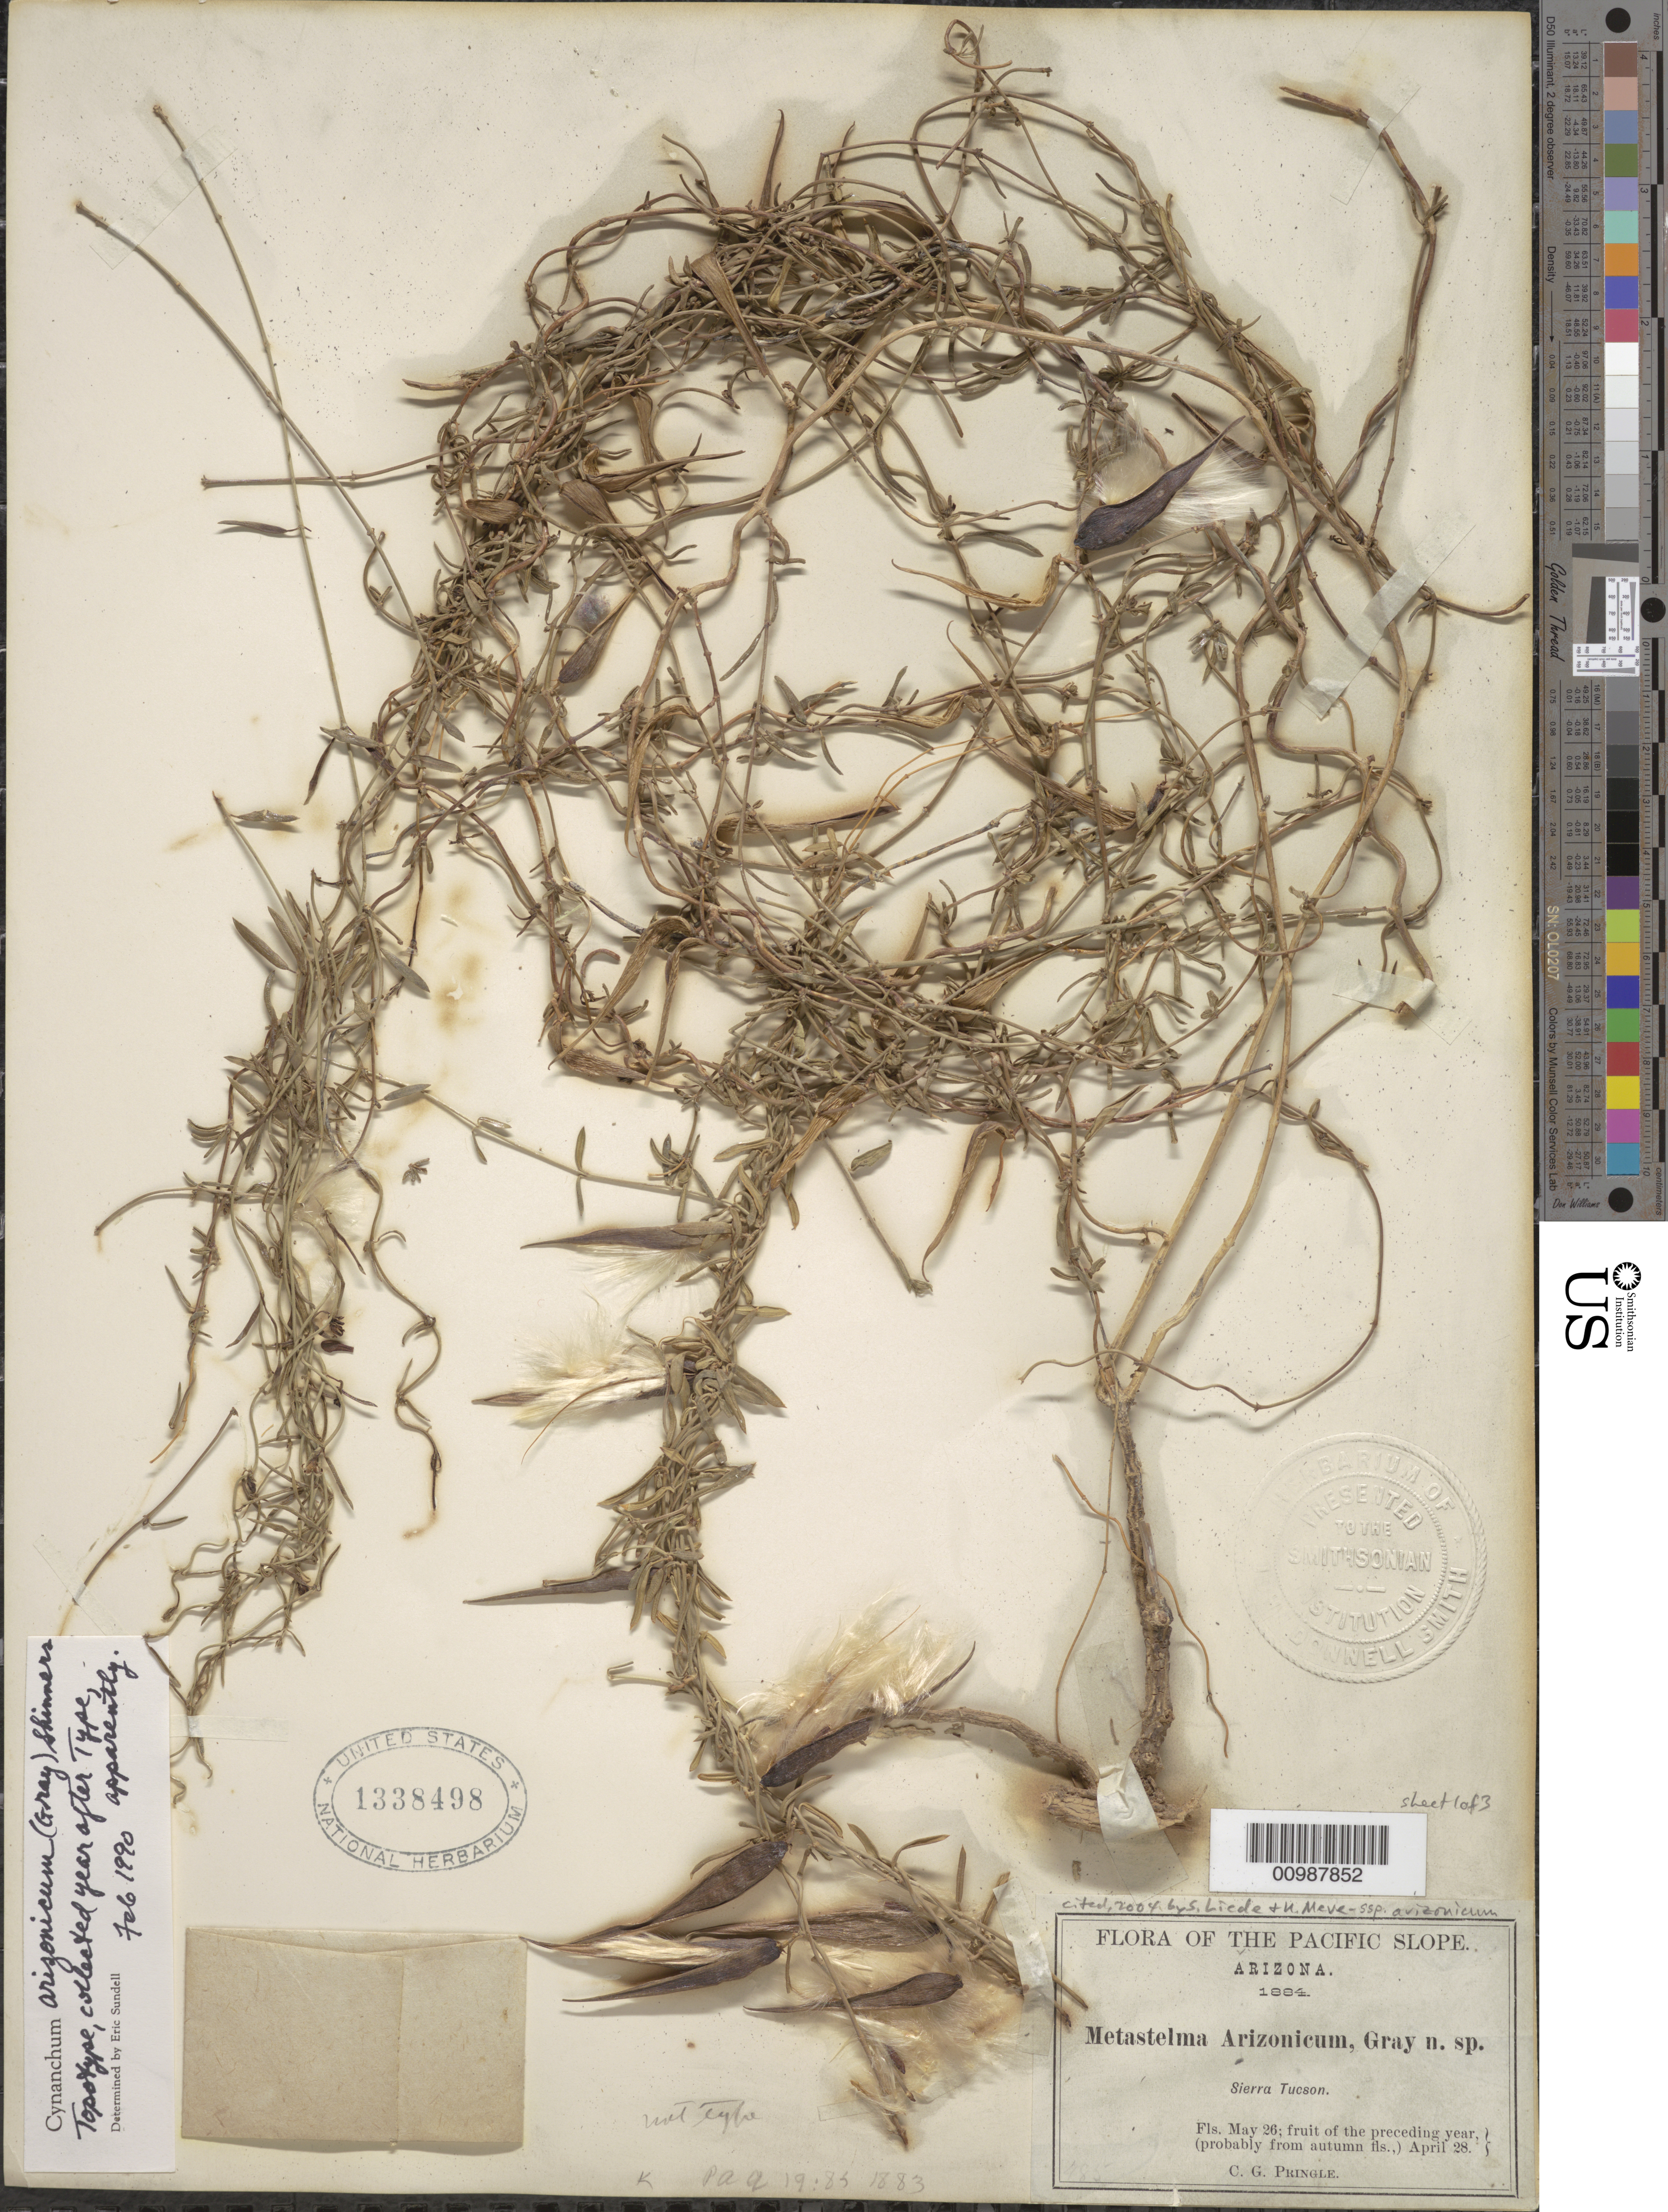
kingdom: Plantae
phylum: Tracheophyta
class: Magnoliopsida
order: Gentianales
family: Apocynaceae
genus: Cynanchum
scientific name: Cynanchum arizonicum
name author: (A. Gray) Shinners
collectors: C. G. Pringle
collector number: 485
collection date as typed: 1884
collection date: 1884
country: United States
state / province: Arizona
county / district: Pima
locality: Sierra Tucson.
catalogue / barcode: US 1338498